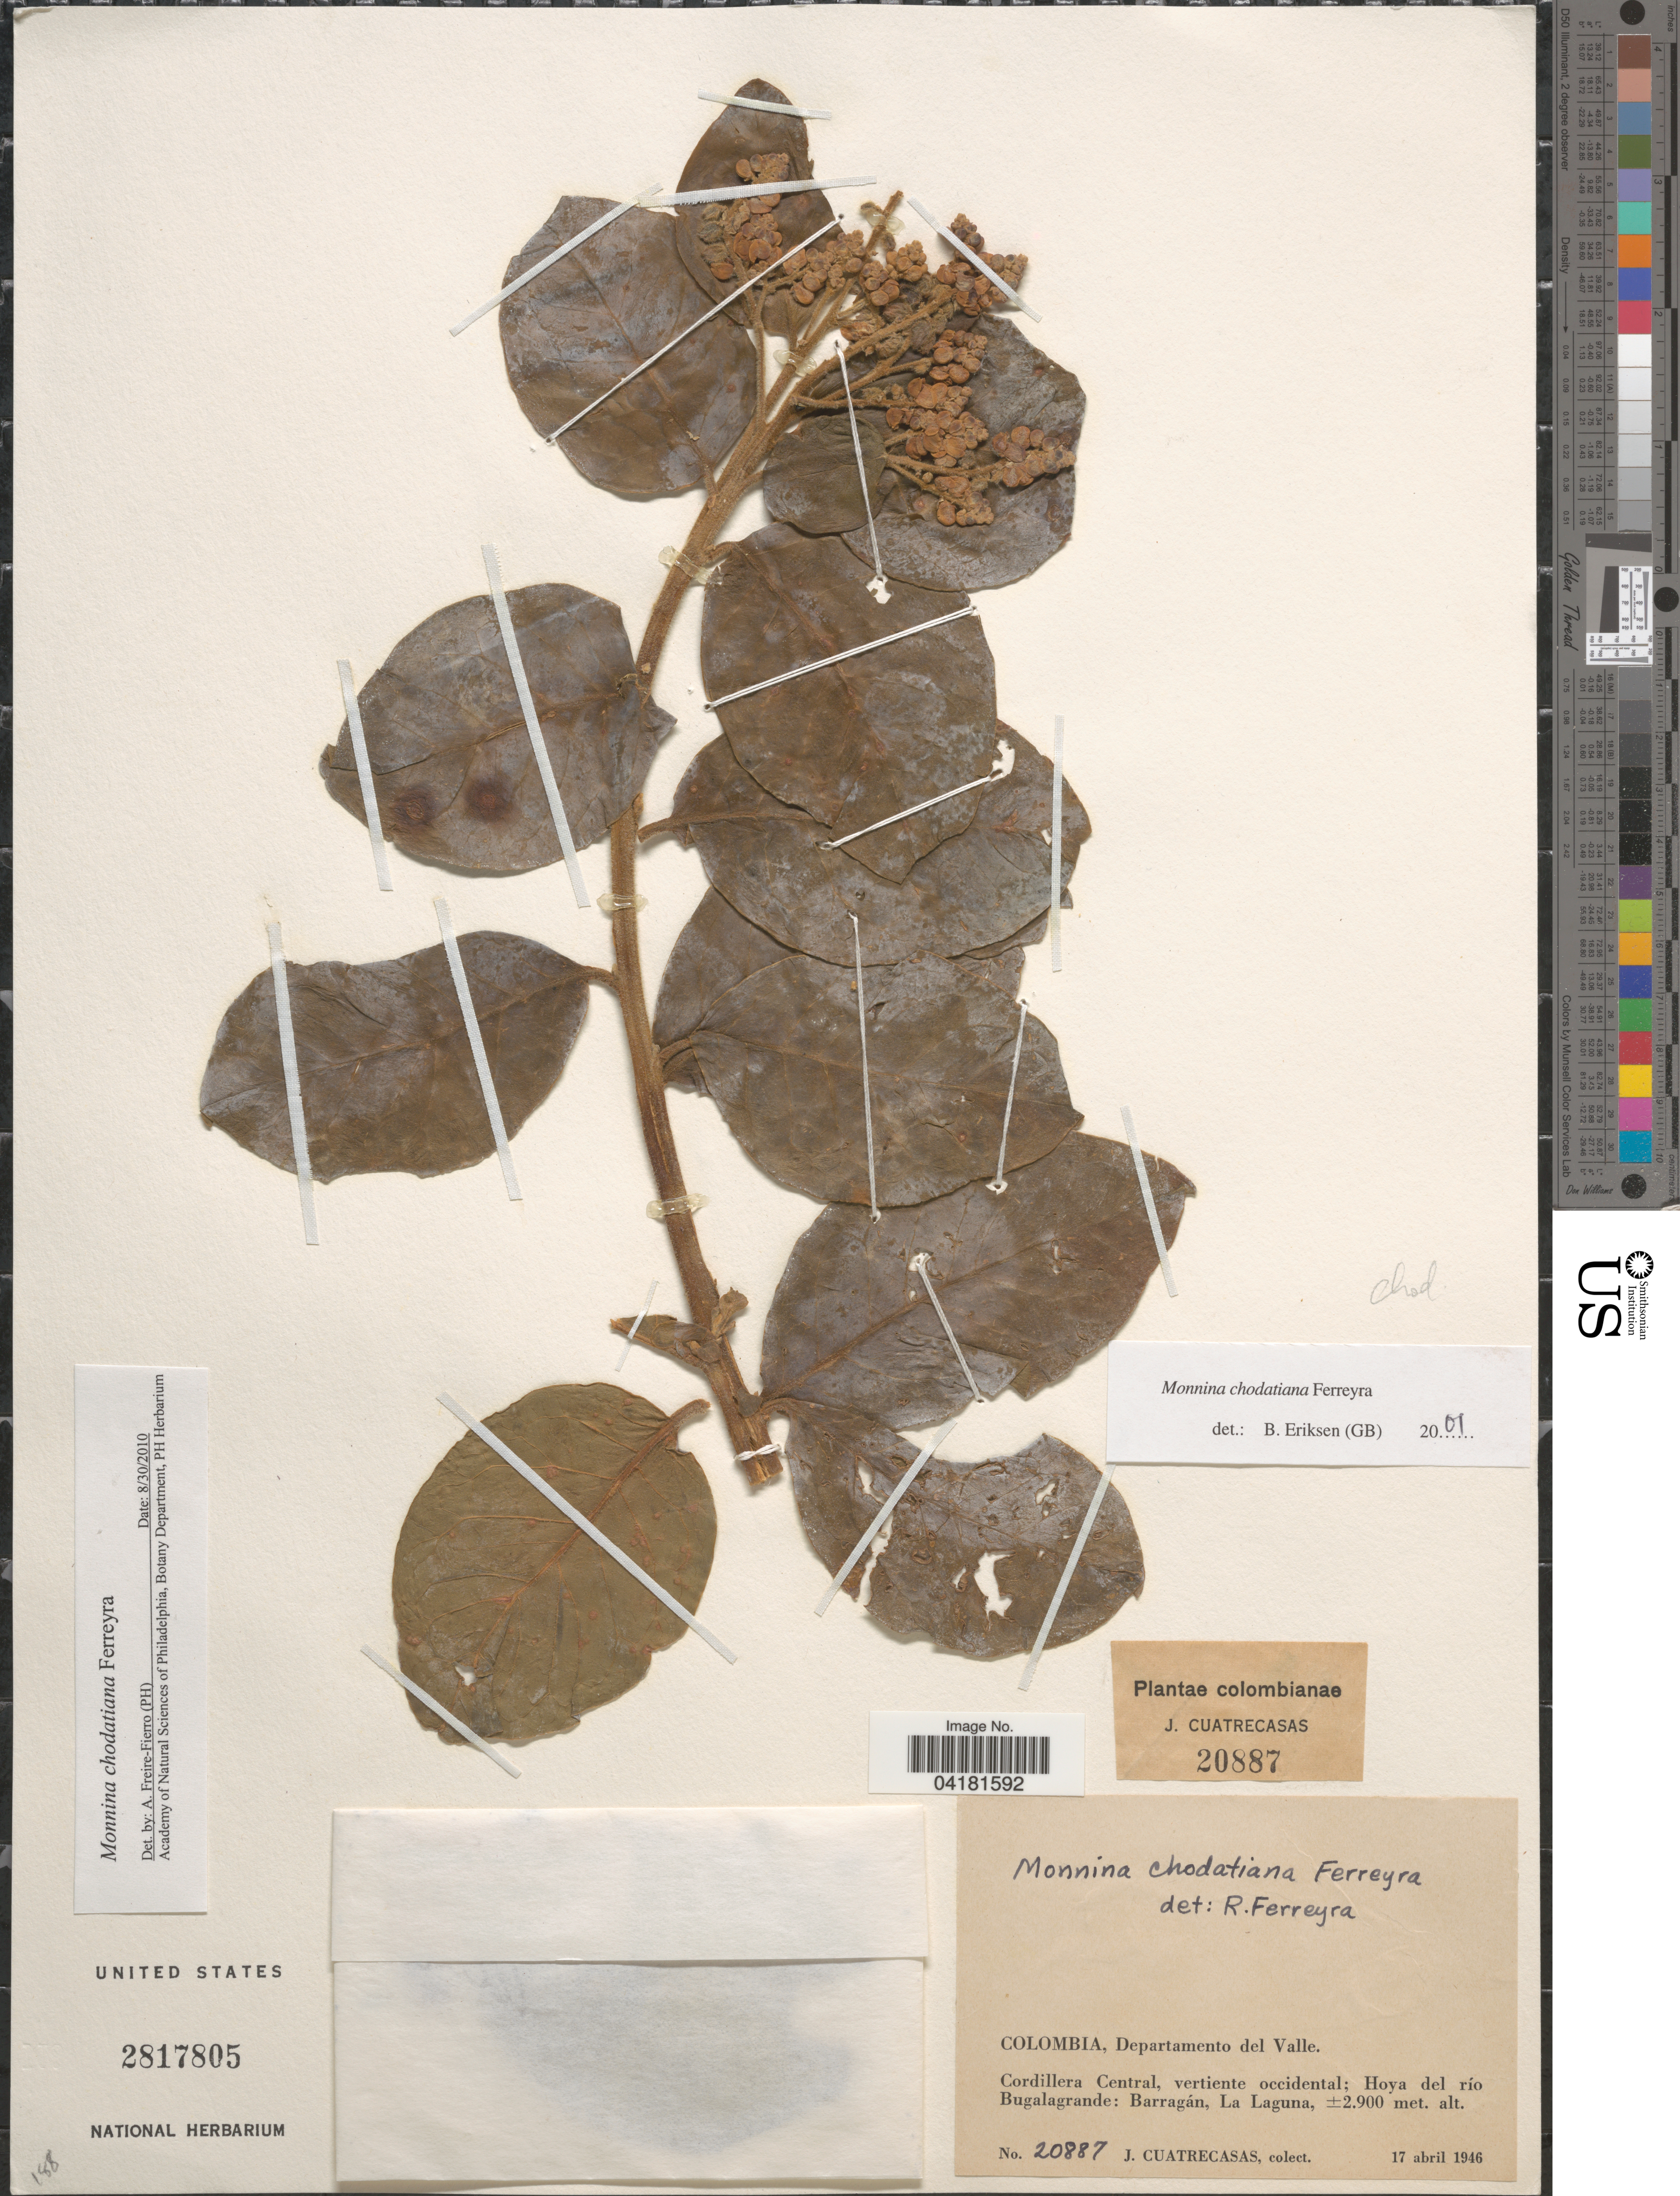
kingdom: Plantae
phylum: Tracheophyta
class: Magnoliopsida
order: Fabales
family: Polygalaceae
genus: Monnina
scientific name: Monnina chodatiana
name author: Ferreyra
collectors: J. Cuatrecasas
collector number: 20887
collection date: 1946-04-17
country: Colombia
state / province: Valle del Cauca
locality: Departamento del Valle. Cordillera Central, vertiente occidental; Hoya del río Bugalagrande: Barragán, La Laguna.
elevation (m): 2900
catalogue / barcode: US 2817805